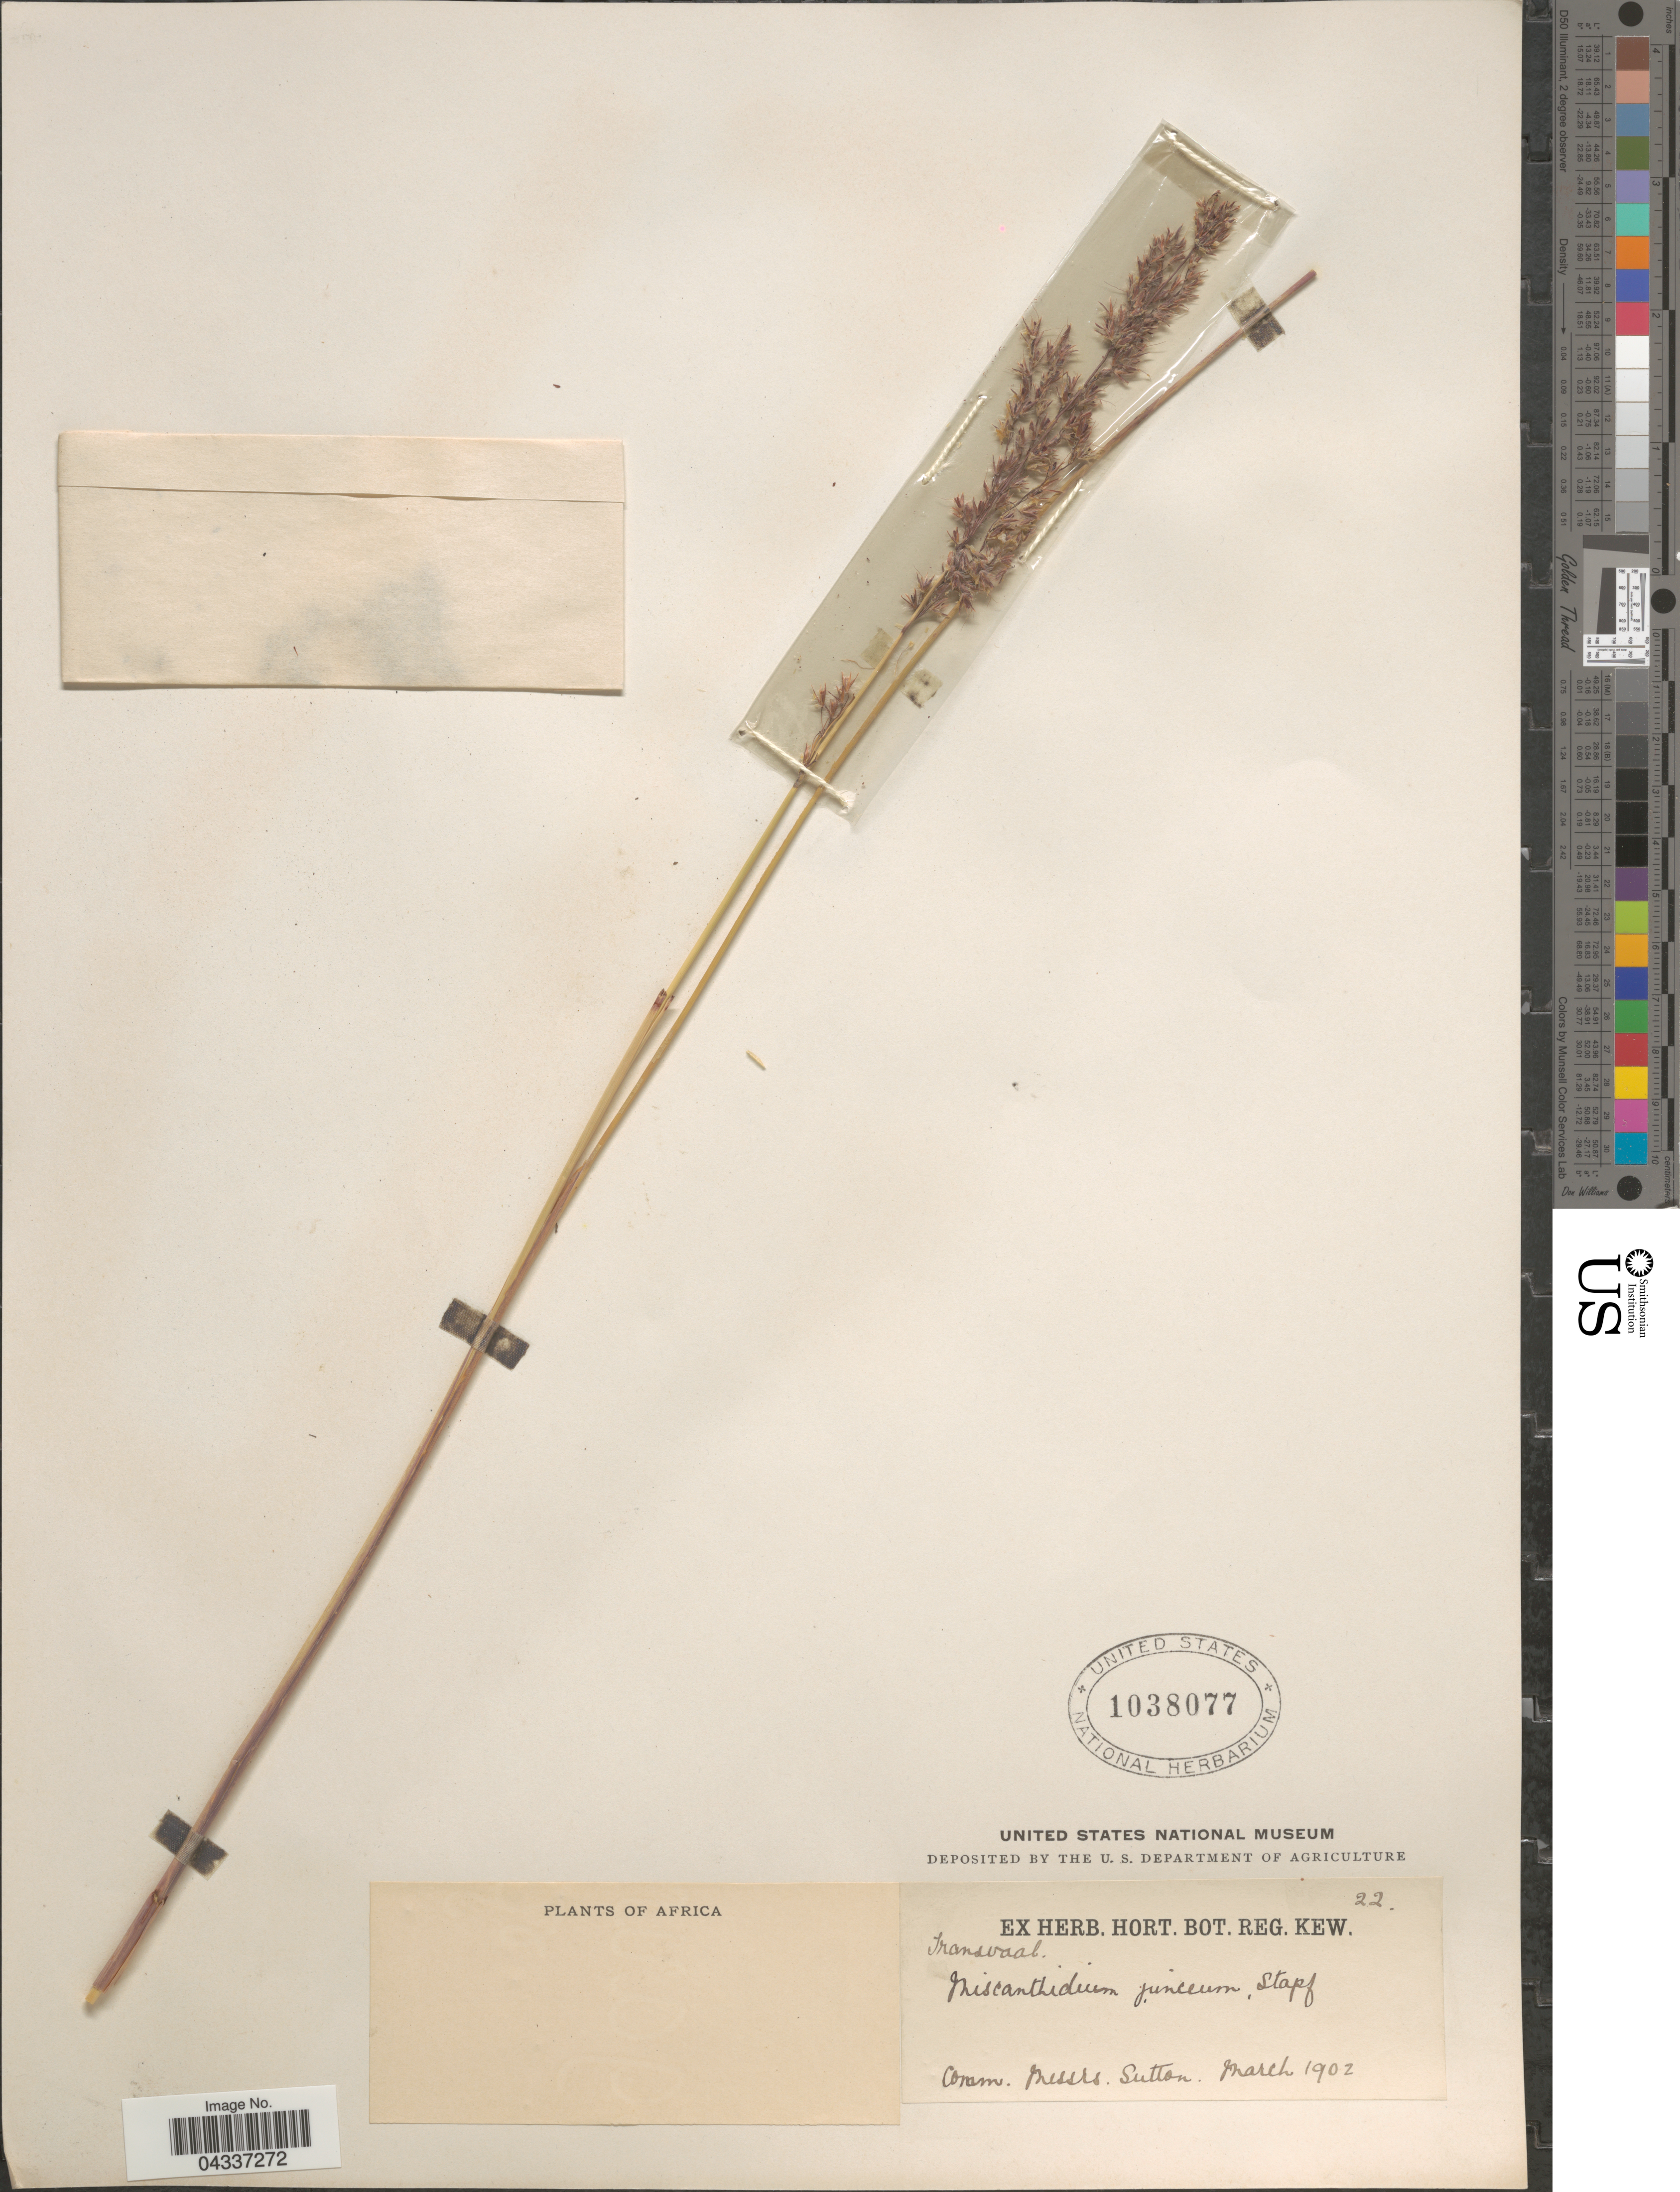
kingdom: Plantae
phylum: Tracheophyta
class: Liliopsida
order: Poales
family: Poaceae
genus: Miscanthidium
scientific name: Miscanthidium junceum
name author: (Stapf) Stapf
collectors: Ex herb. Hort. Bot. Reg. Kew.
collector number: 22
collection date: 1902-03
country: South Africa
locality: Transvaal.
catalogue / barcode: US 1038077